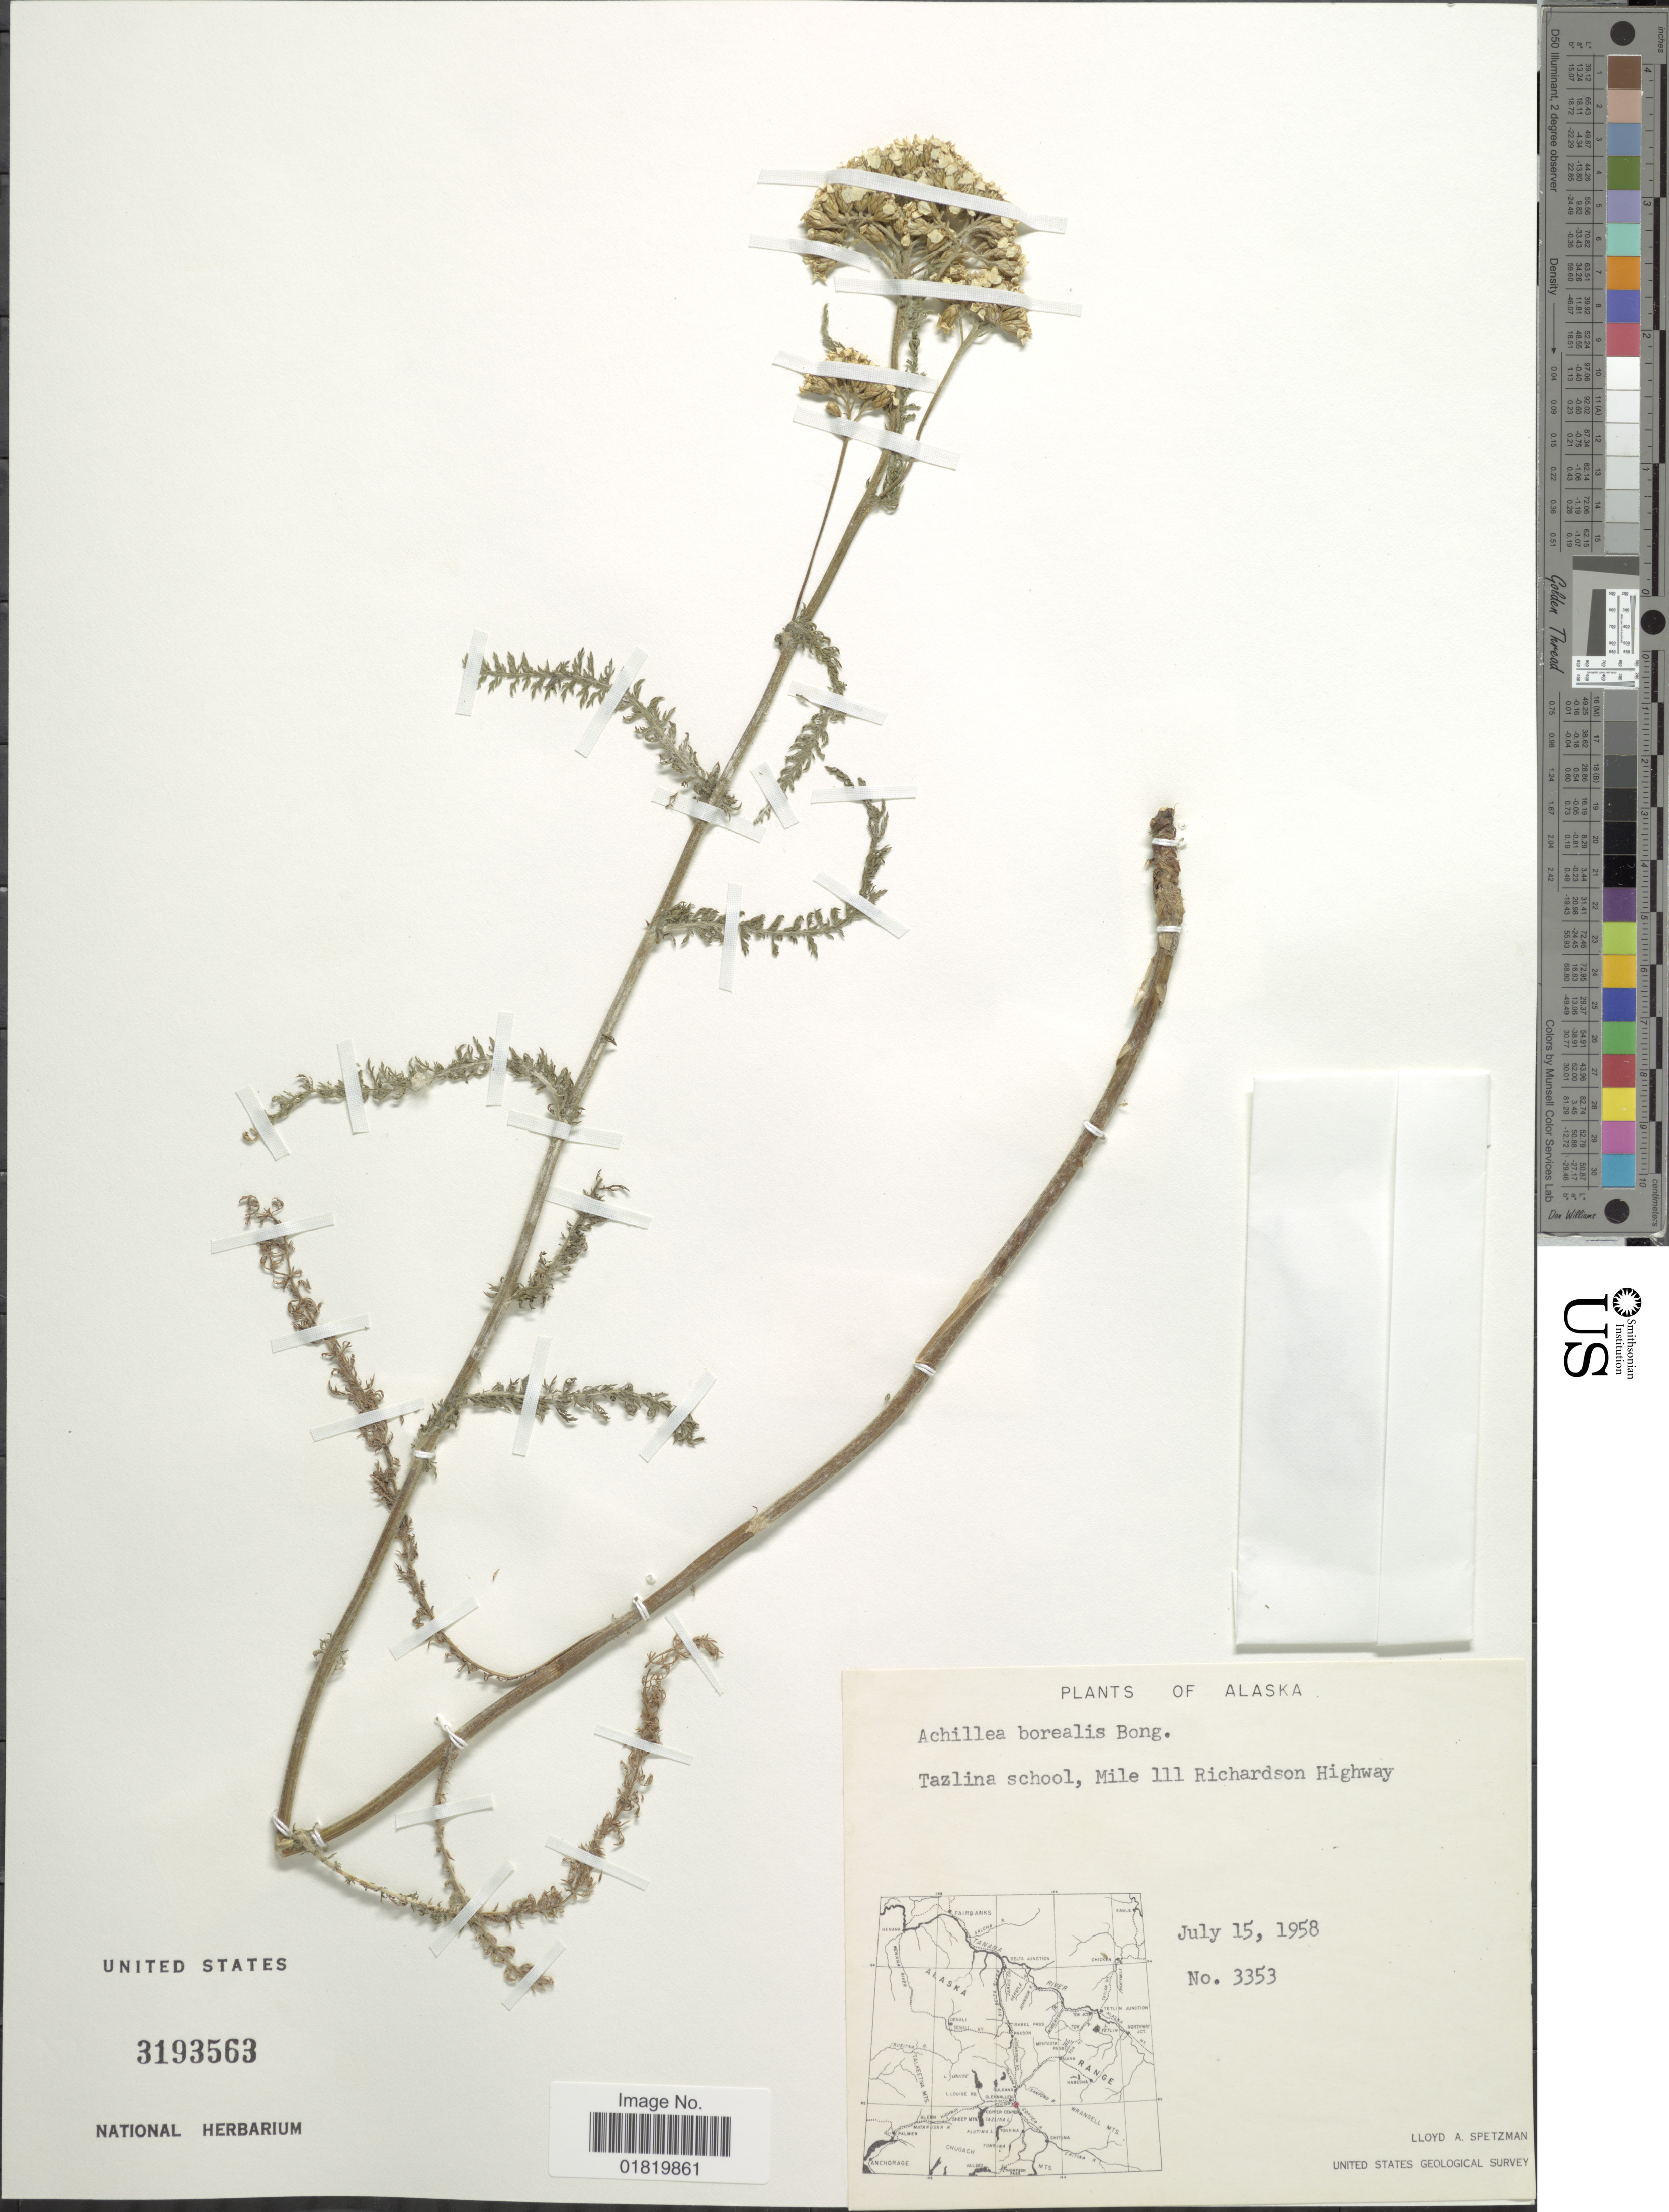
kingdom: Plantae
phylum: Tracheophyta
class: Magnoliopsida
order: Asterales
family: Asteraceae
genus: Achillea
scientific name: Achillea borealis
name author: Bong.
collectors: L. Spetzman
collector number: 3353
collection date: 1958-07-15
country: United States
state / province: Alaska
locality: Tazline school, Mile 111 Richardson Highway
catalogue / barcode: US 3193563